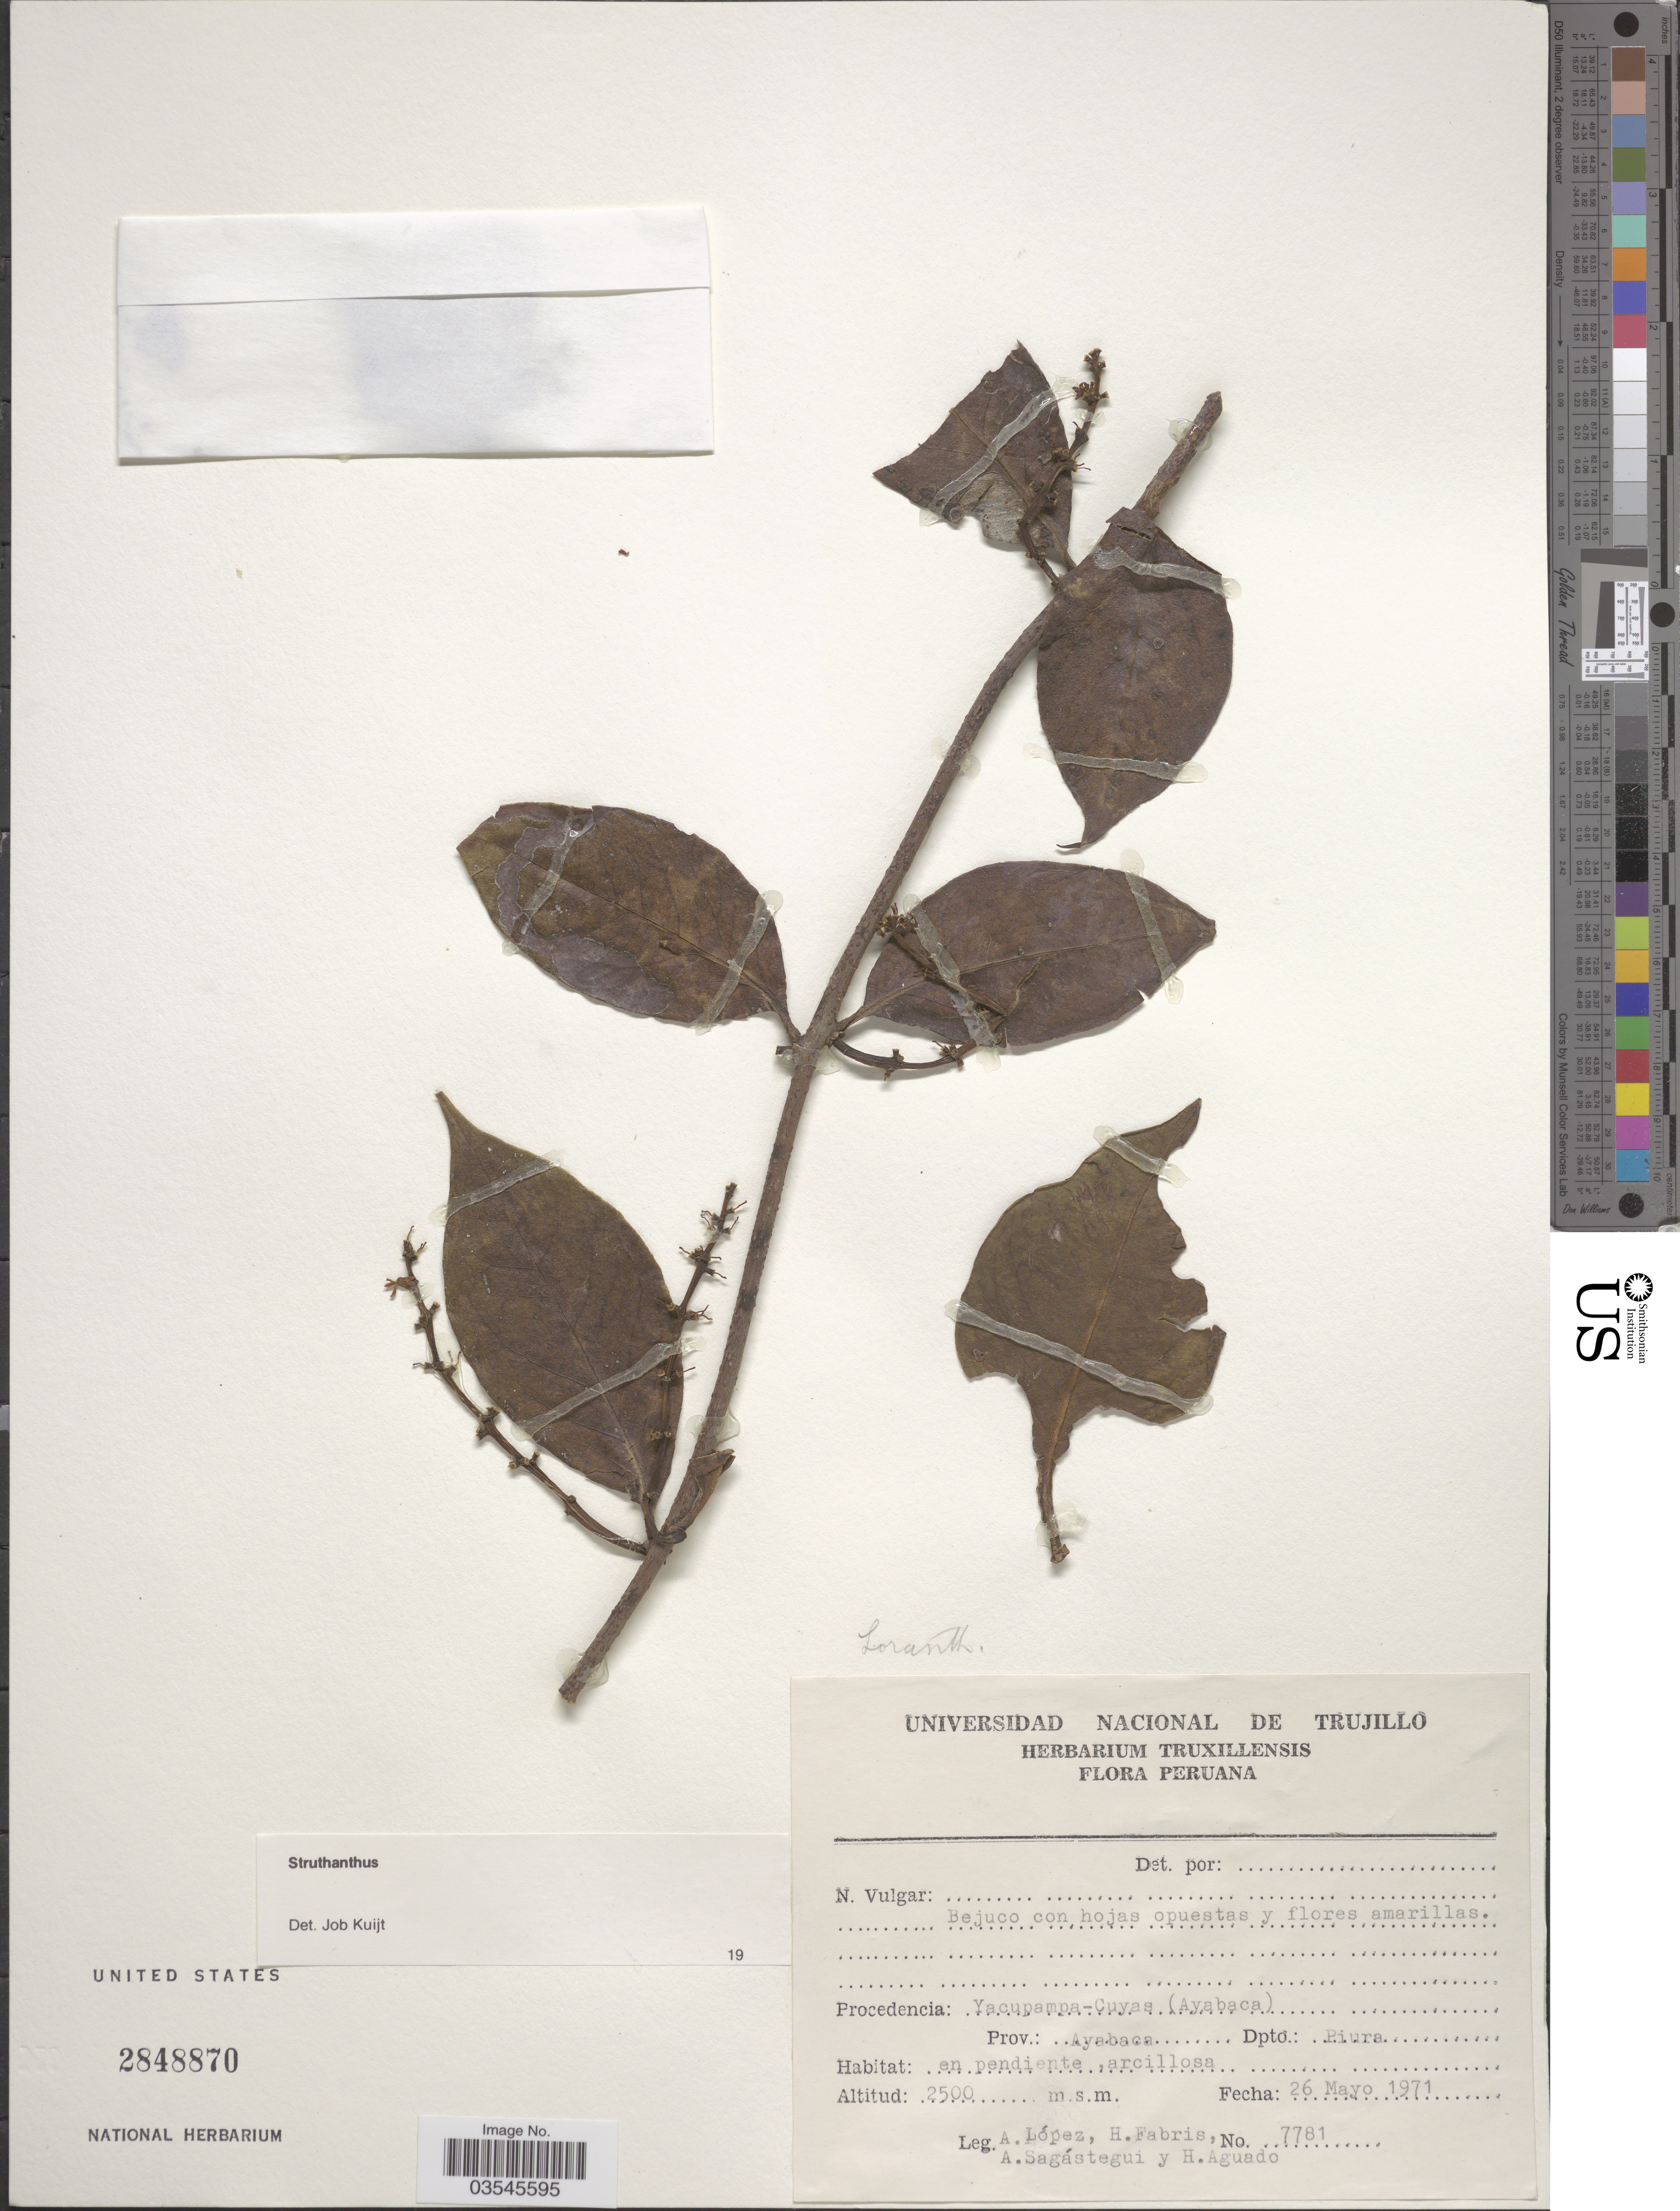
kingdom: Plantae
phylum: Tracheophyta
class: Magnoliopsida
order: Santalales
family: Loranthaceae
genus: Struthanthus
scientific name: Struthanthus sp.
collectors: A. López, H. Fabris, A. Sagastegui & H. Aguado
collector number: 7781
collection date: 1971-05-26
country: Peru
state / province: Piura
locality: Procedencia Yacupampa-Cuyas (Ayabaca). Prov.: Ayabaca. Dpto.: Piura.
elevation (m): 2500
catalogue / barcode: US 2848870